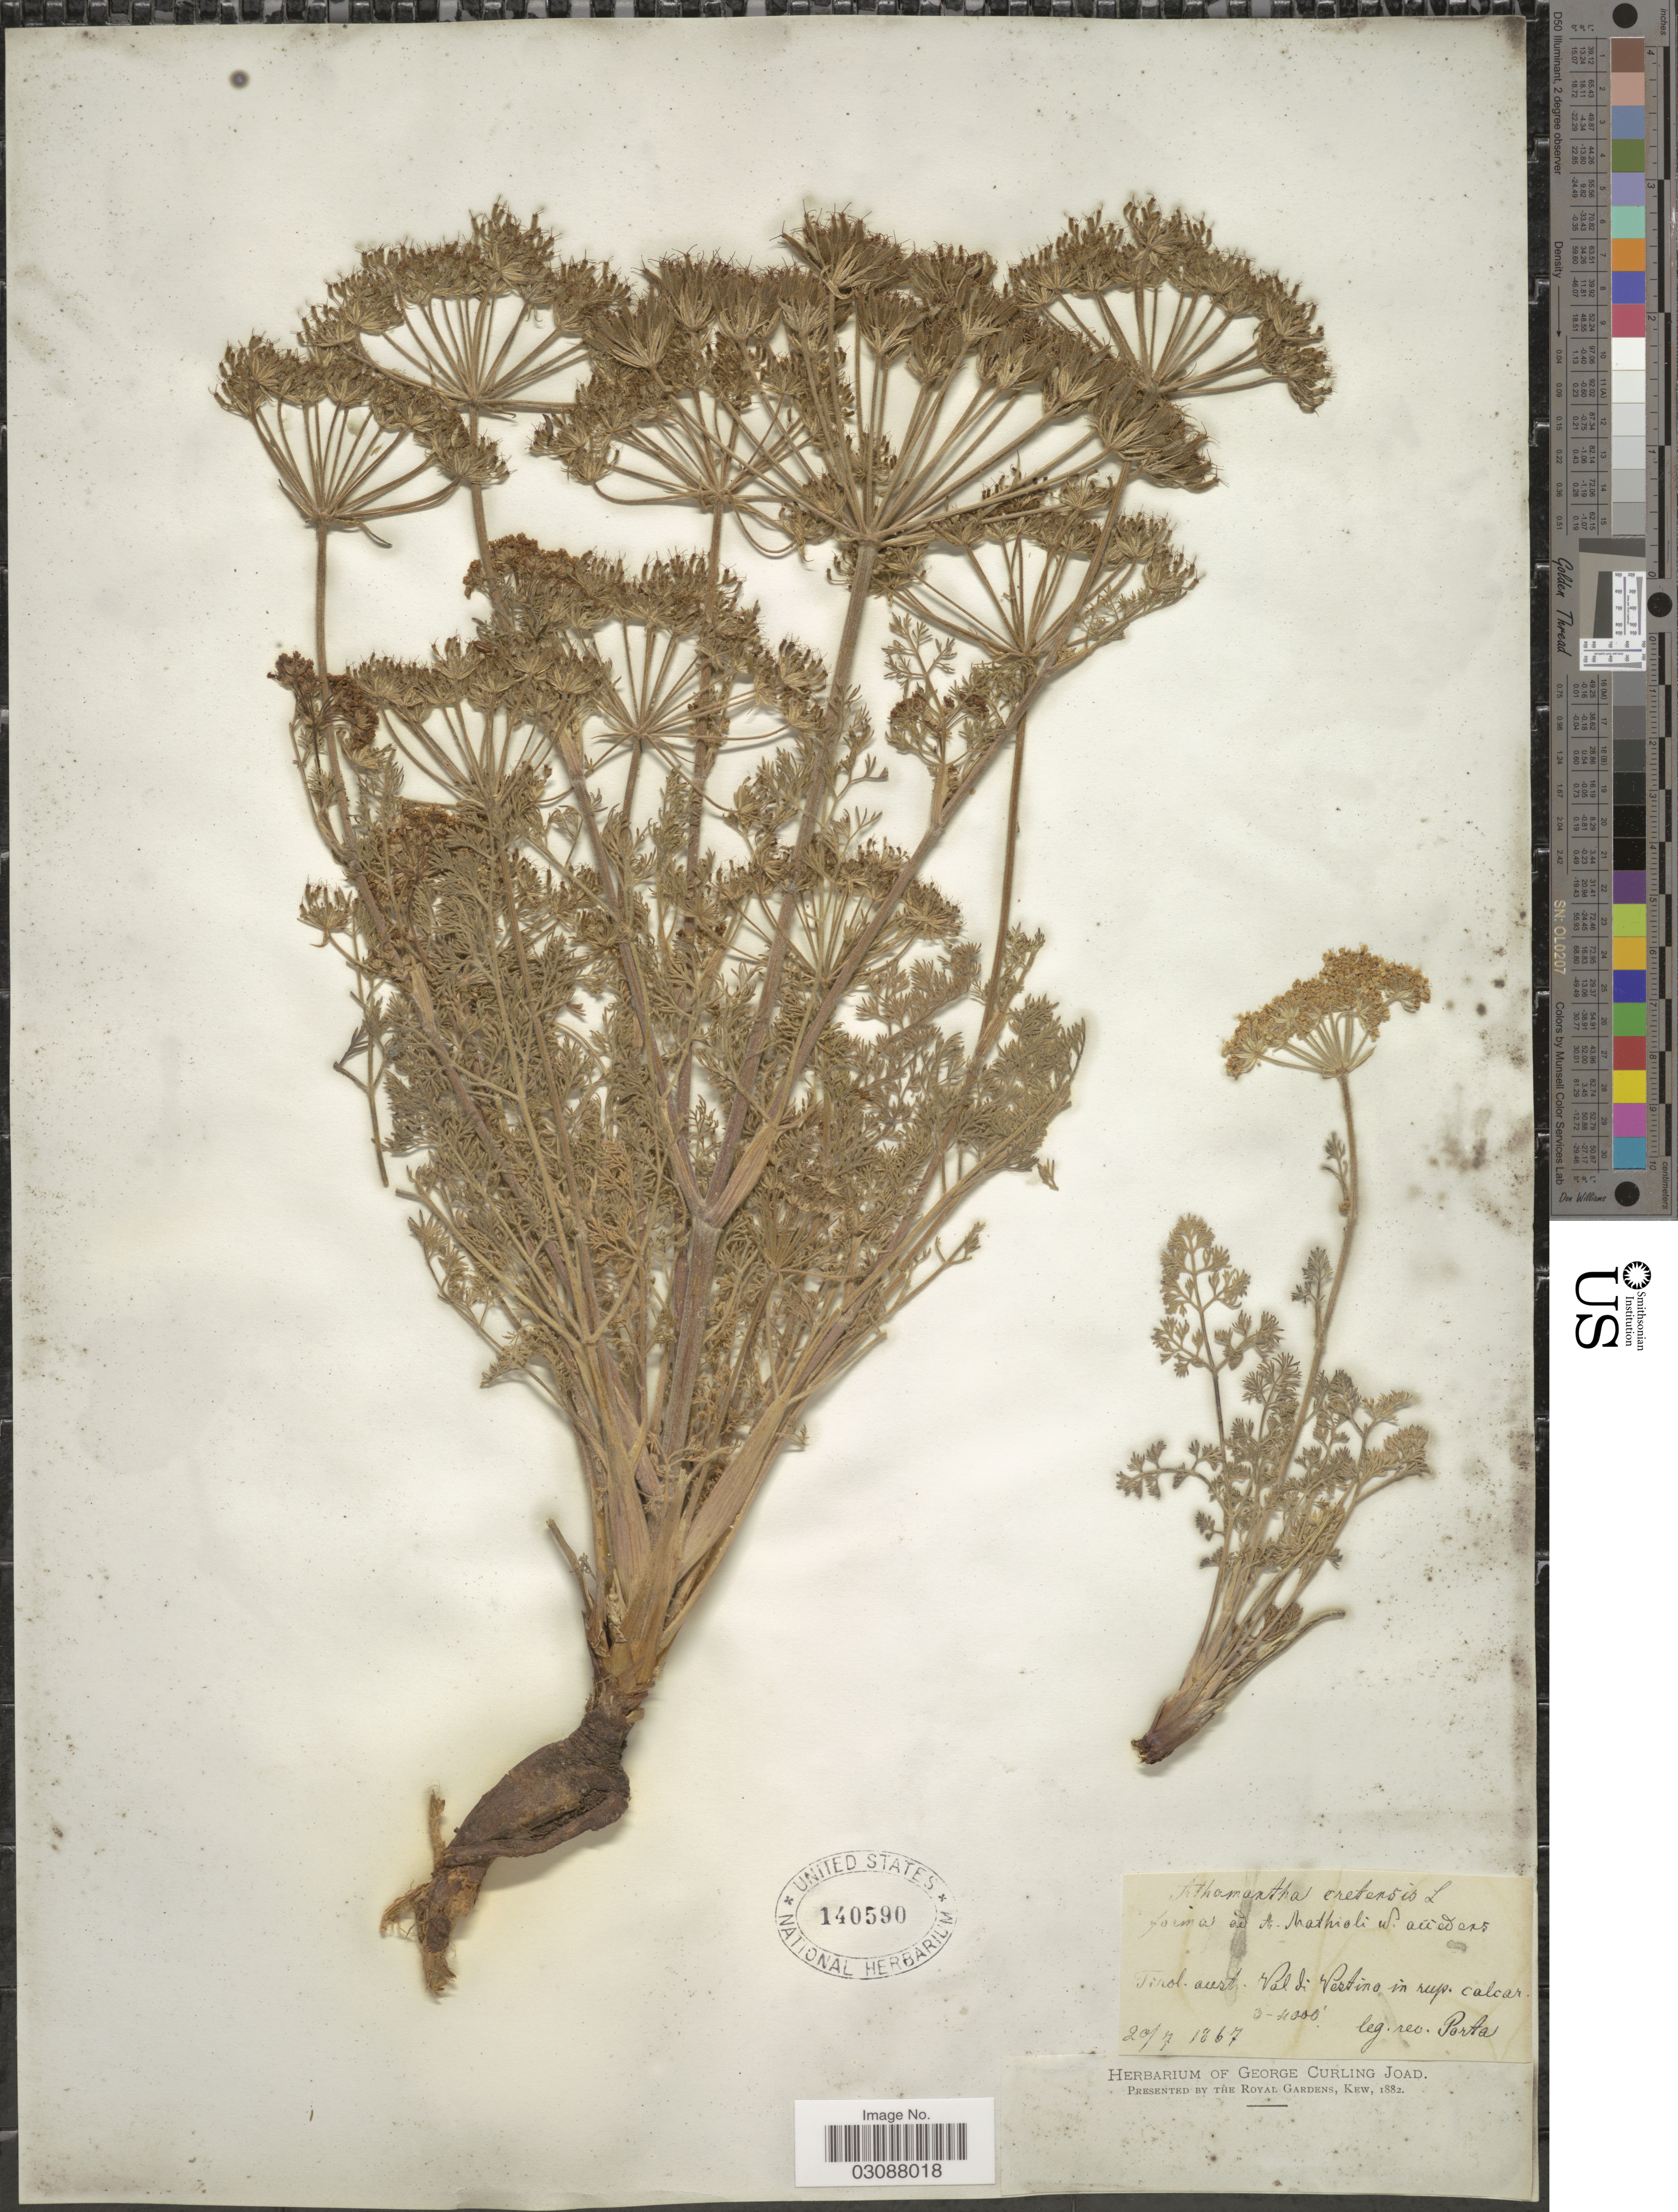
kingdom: Plantae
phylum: Tracheophyta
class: Magnoliopsida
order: Apiales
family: Apiaceae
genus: Athamanta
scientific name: Athamanta cretensis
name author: L.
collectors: -- Porta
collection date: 1867-07-20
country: Italy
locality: Tirol. aust. Val di Vestino in rup. calcar.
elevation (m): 914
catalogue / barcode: US 140590